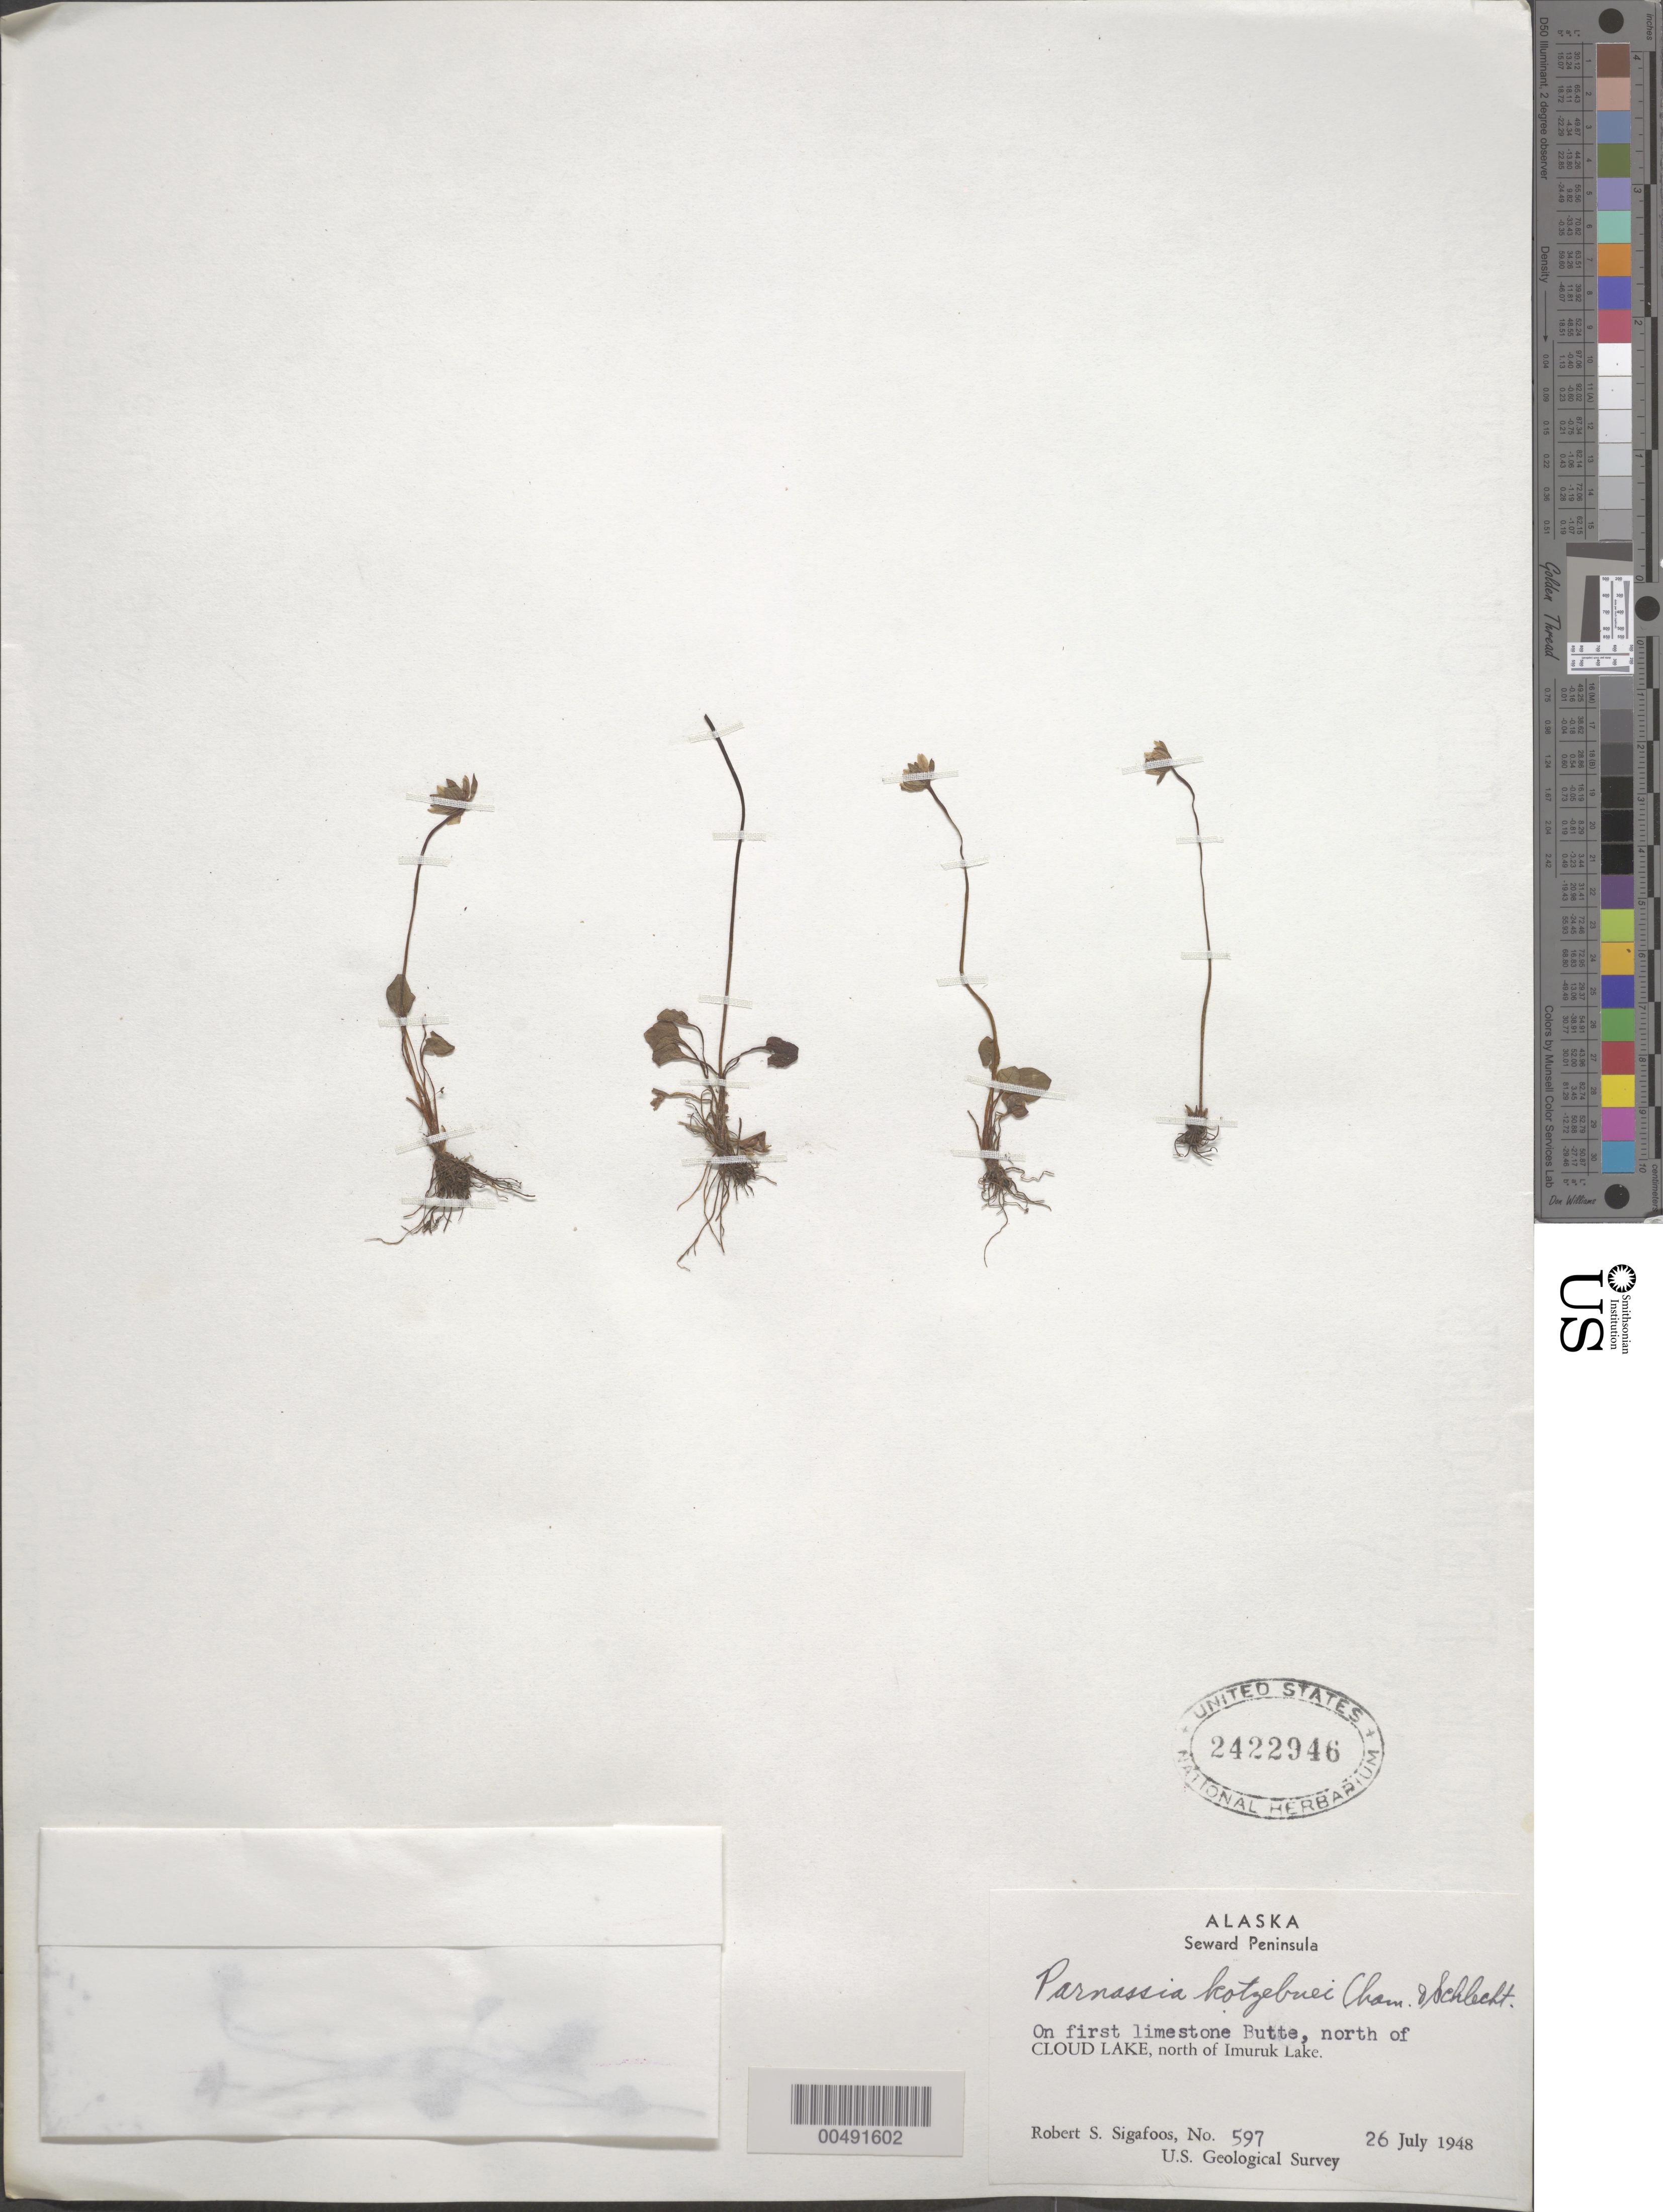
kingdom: Plantae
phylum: Tracheophyta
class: Magnoliopsida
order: Celastrales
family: Parnassiaceae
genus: Parnassia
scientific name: Parnassia kotzebuei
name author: Cham. ex Spreng.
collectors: R. Sigafoos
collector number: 597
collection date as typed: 26 Jul 1948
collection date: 1948-07-26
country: United States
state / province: Alaska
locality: Seward Peninsula, north of Cloud Lake, north of Imuruk Lake, on first limestone butte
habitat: on limestone butte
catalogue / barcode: US 2422946